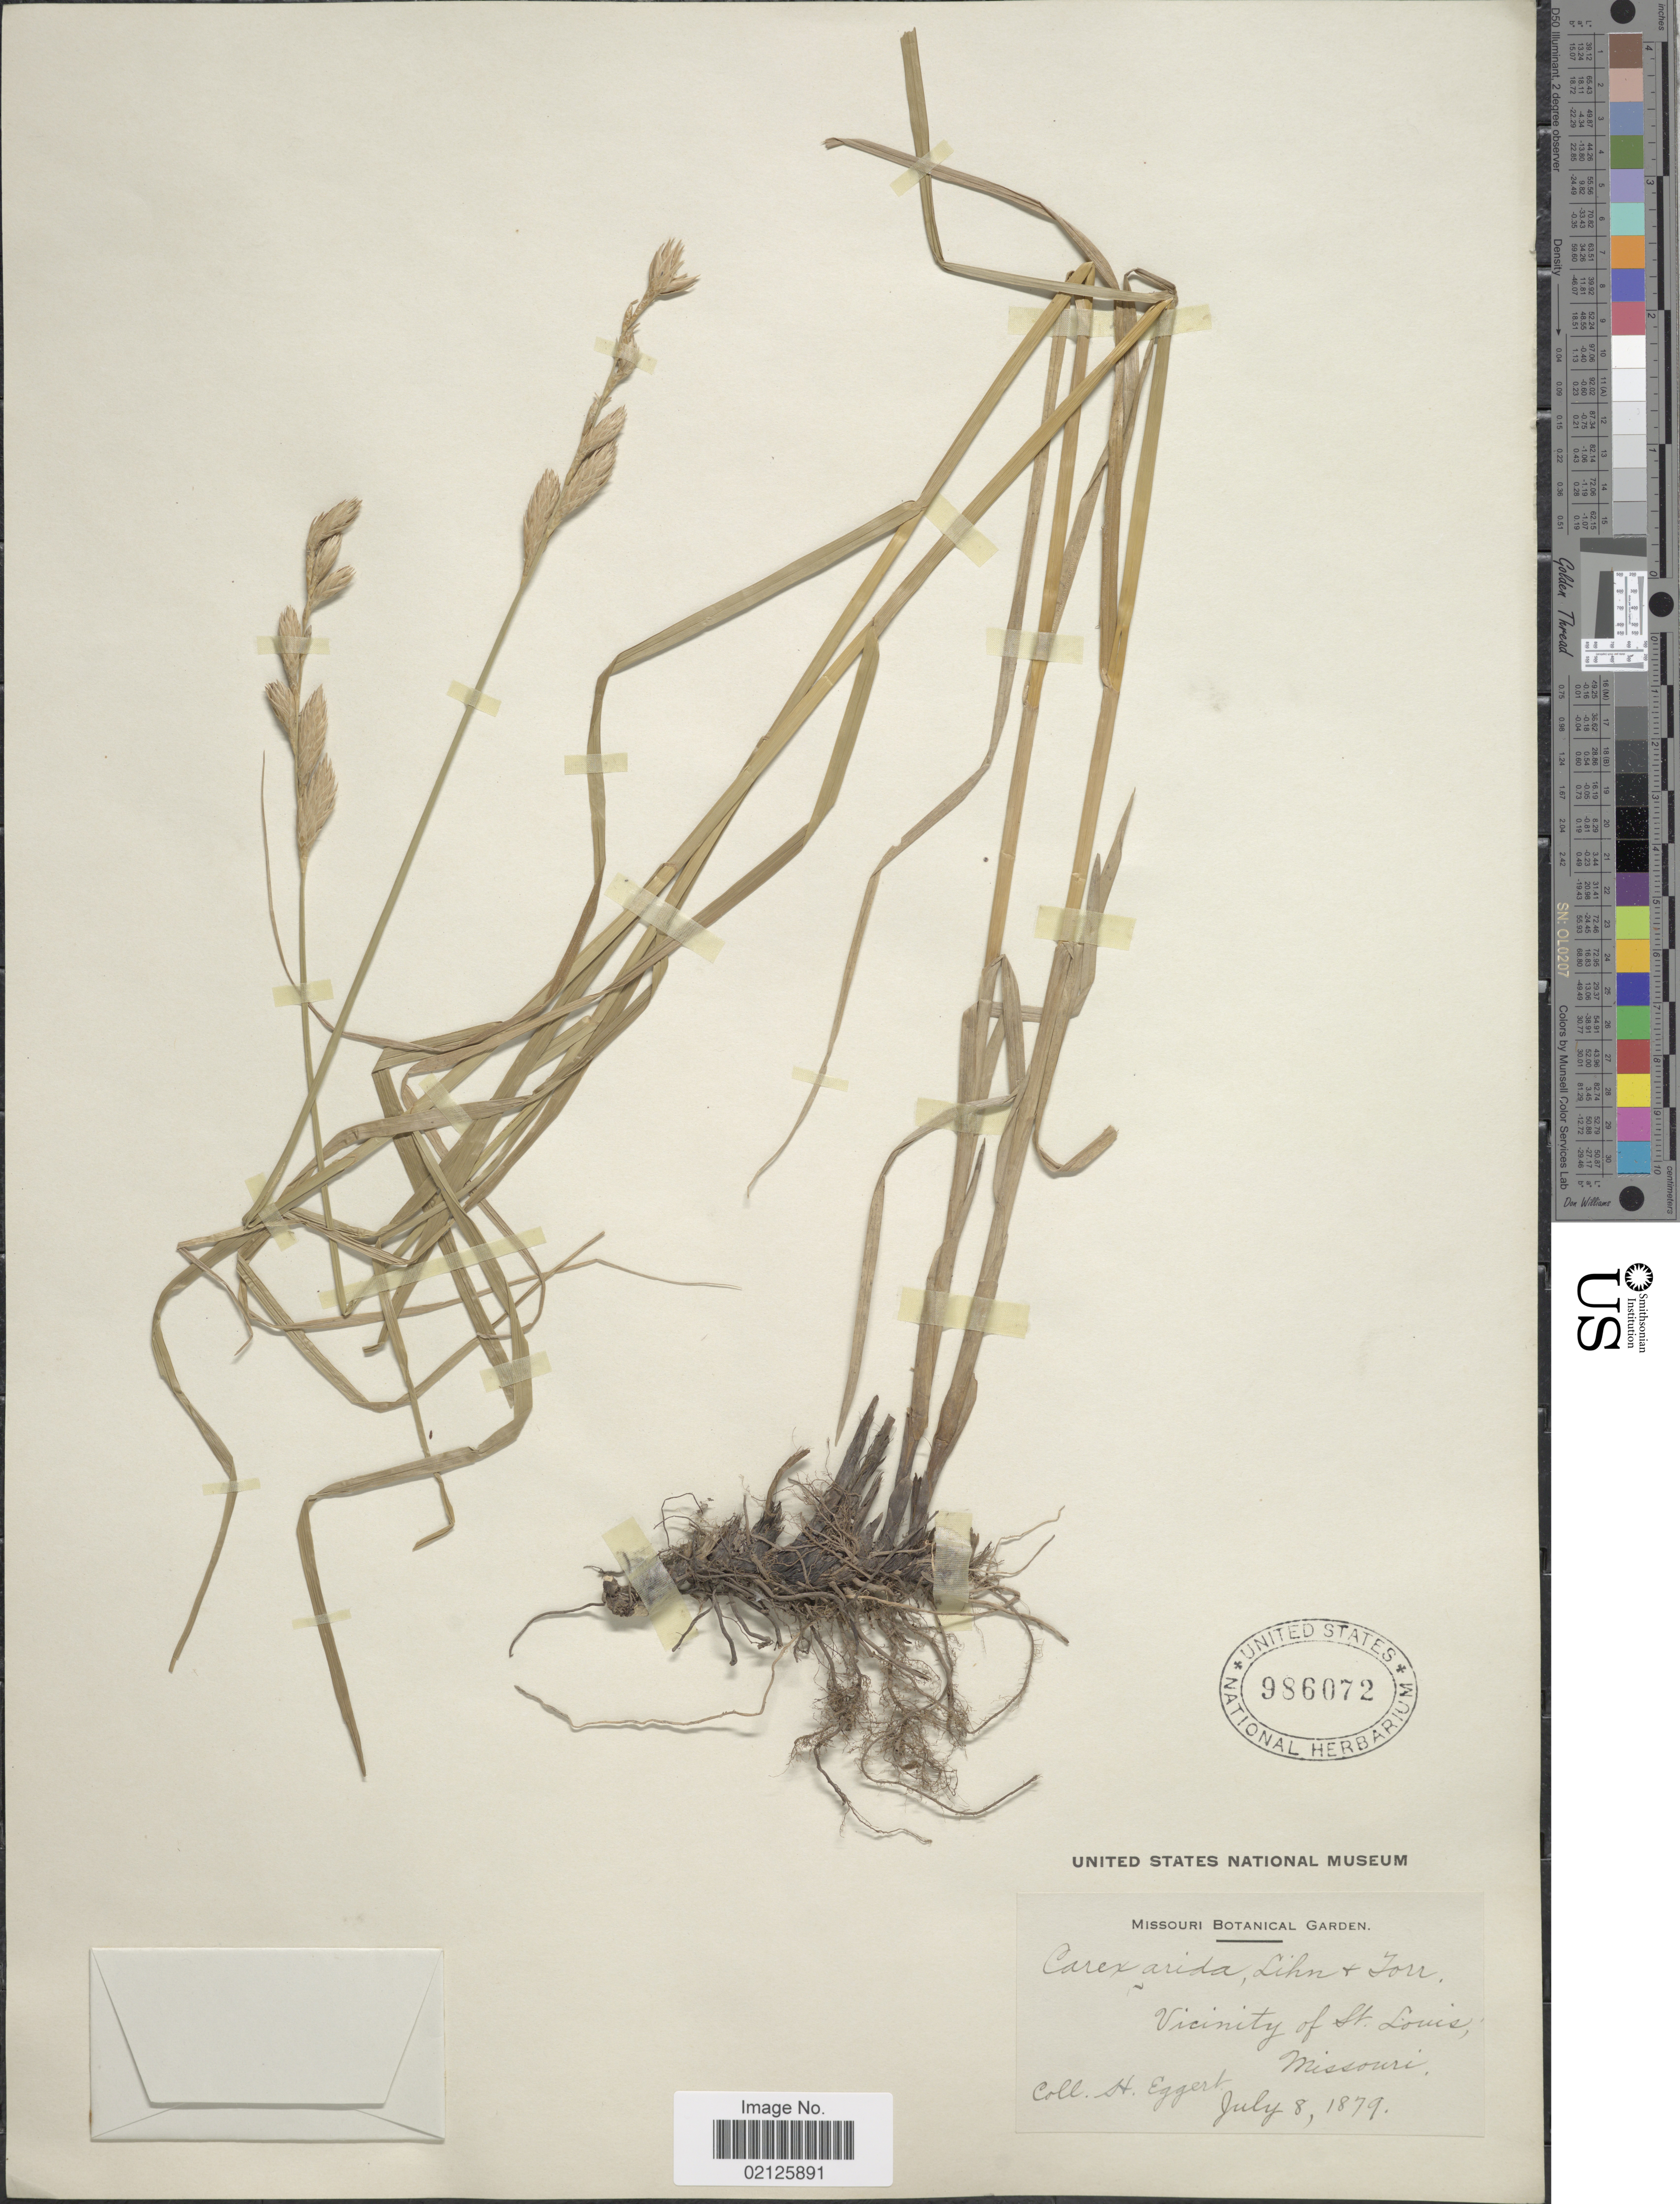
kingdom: Plantae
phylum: Tracheophyta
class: Liliopsida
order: Poales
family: Cyperaceae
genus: Carex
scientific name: Carex muskingumensis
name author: Schwein.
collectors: H. Eggert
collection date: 1879-07-08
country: United States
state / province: Missouri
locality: Vicinity of St Louis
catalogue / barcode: US 986072